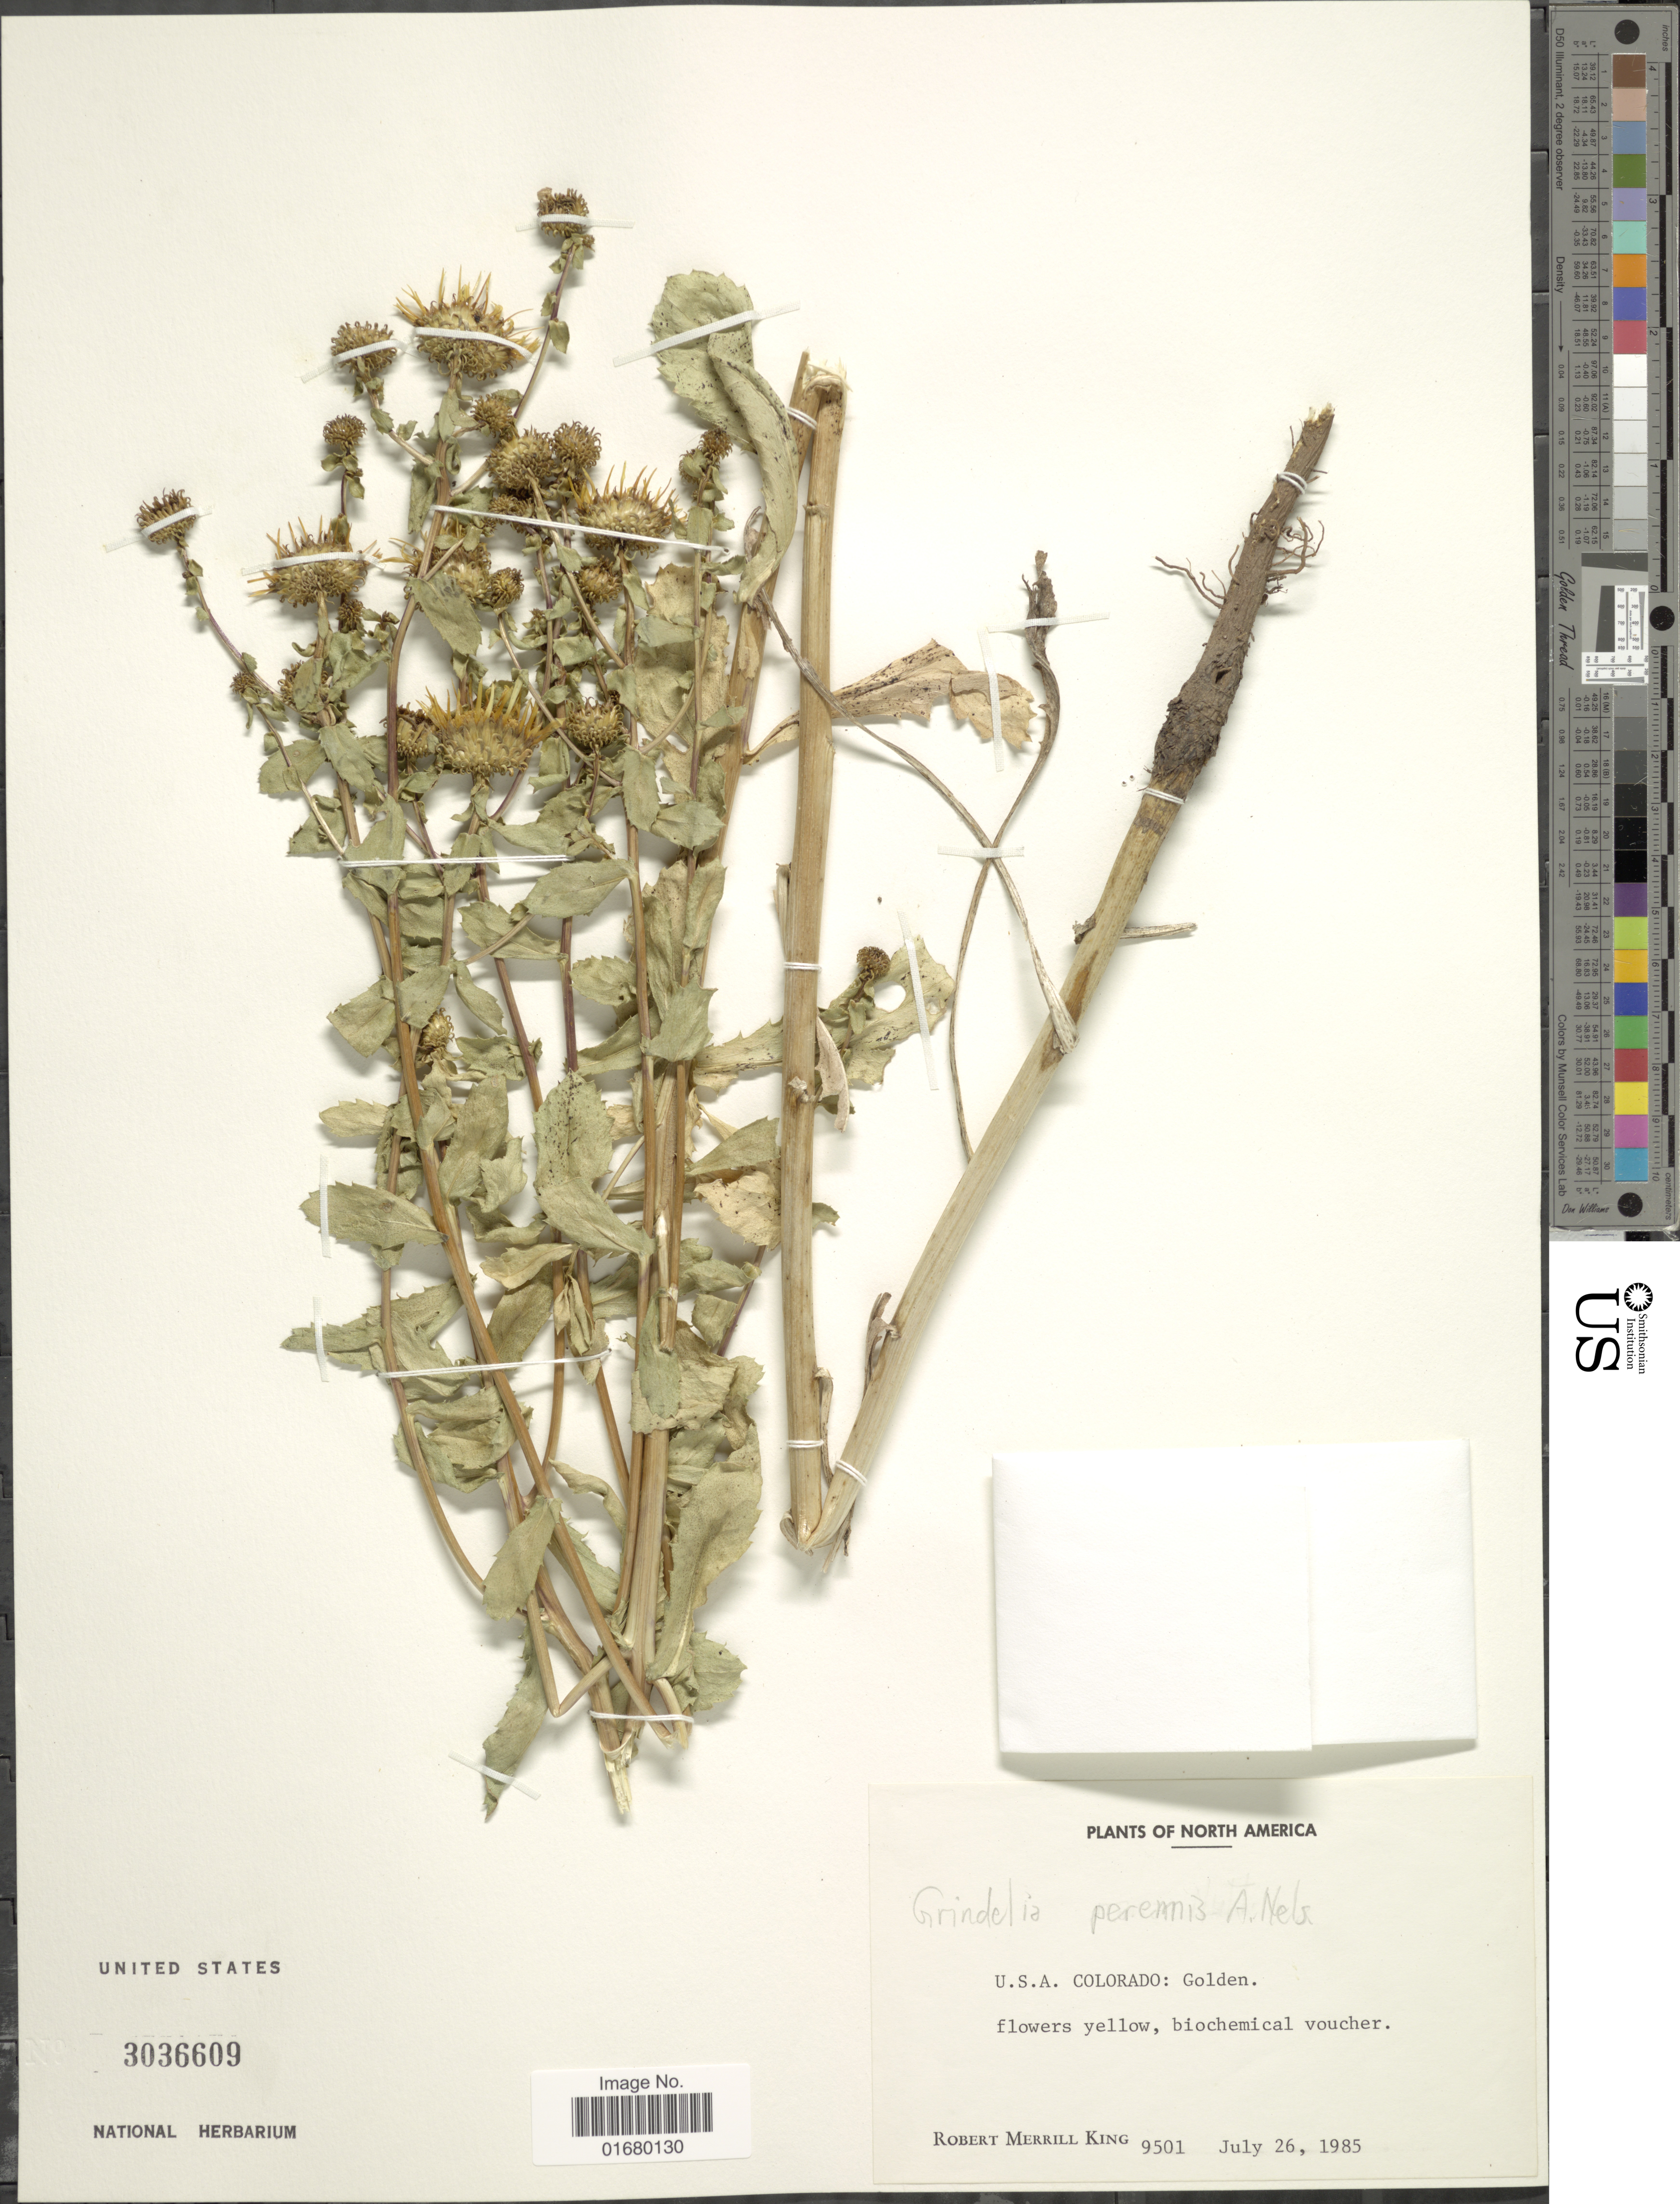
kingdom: Plantae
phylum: Tracheophyta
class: Magnoliopsida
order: Asterales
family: Asteraceae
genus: Grindelia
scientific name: Grindelia perennis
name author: A. Nelson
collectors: R. M. King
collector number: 9501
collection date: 1985-07-26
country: United States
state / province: Colorado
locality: North America, Golden.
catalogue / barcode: US 3036609